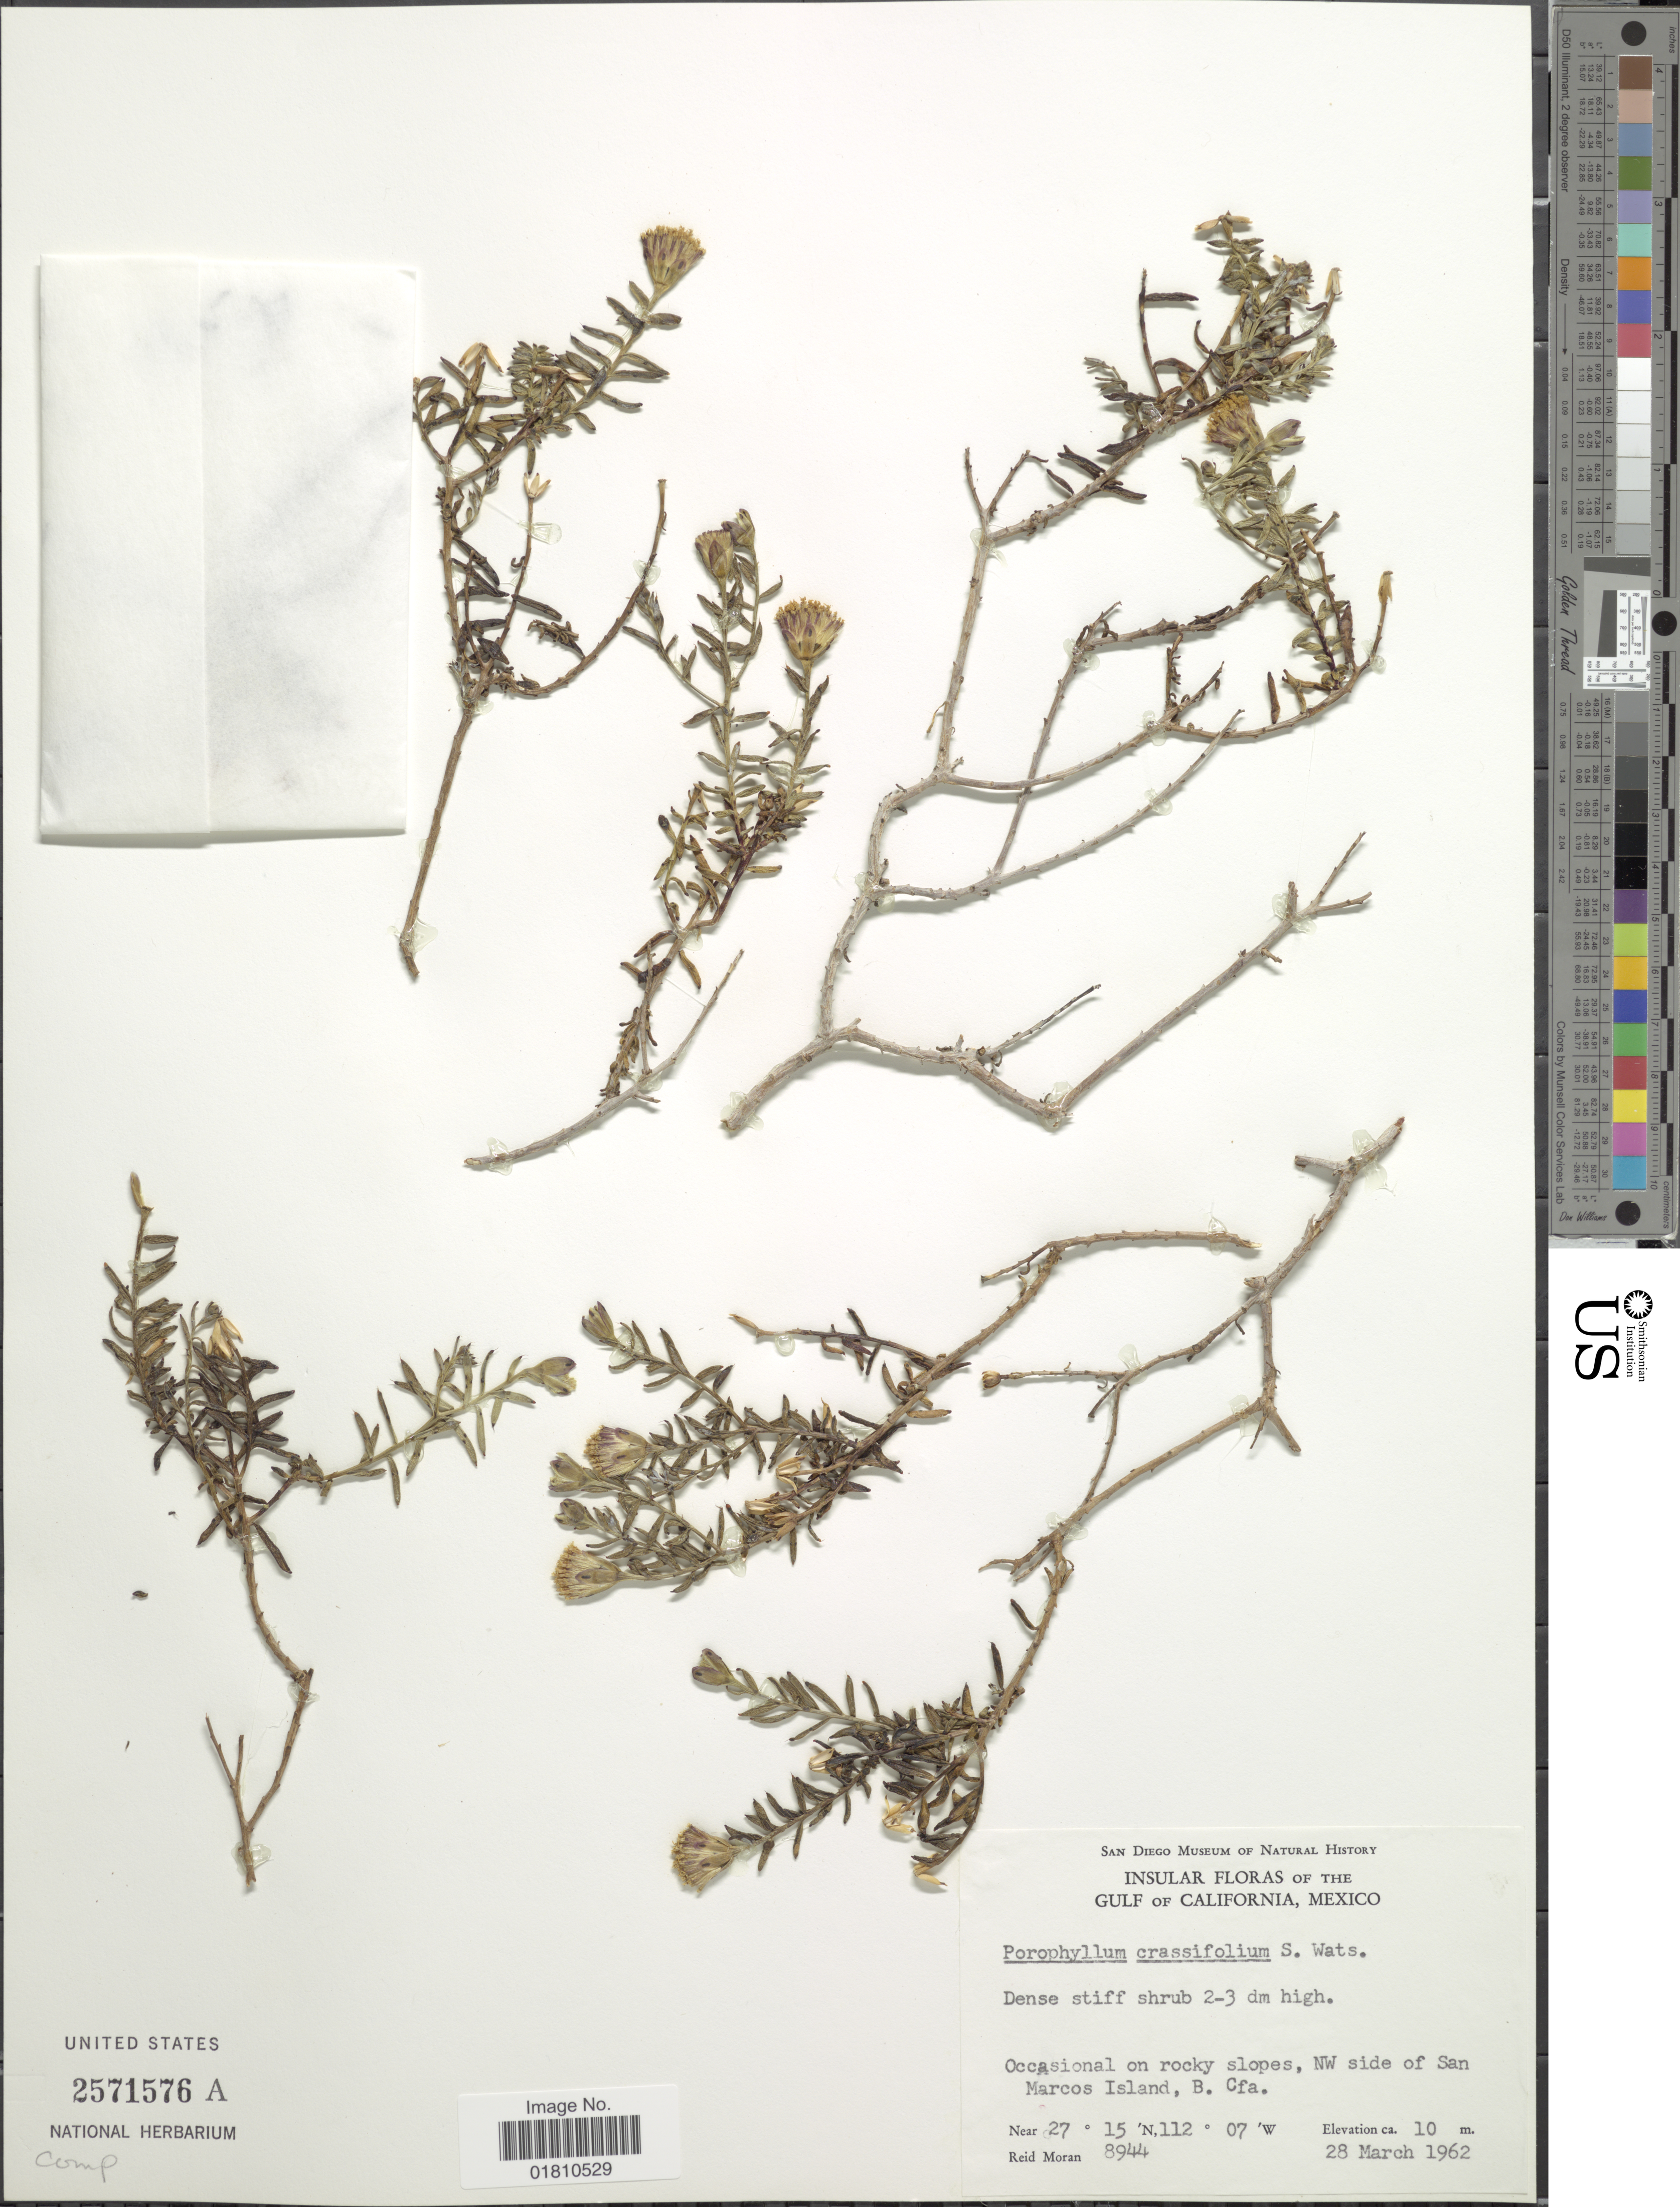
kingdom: Plantae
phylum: Tracheophyta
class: Magnoliopsida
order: Asterales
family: Asteraceae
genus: Bajacalia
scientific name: Bajacalia crassifolia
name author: (S. Watson) Loockerman et al.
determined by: Anzuinelli, M.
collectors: R. V. Moran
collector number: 8944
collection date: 1962-03-28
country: Mexico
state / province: Baja California Sur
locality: Gulf of California, occasional on rocky slopes, NW side of San Marcos Island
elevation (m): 10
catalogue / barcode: US 2571576A